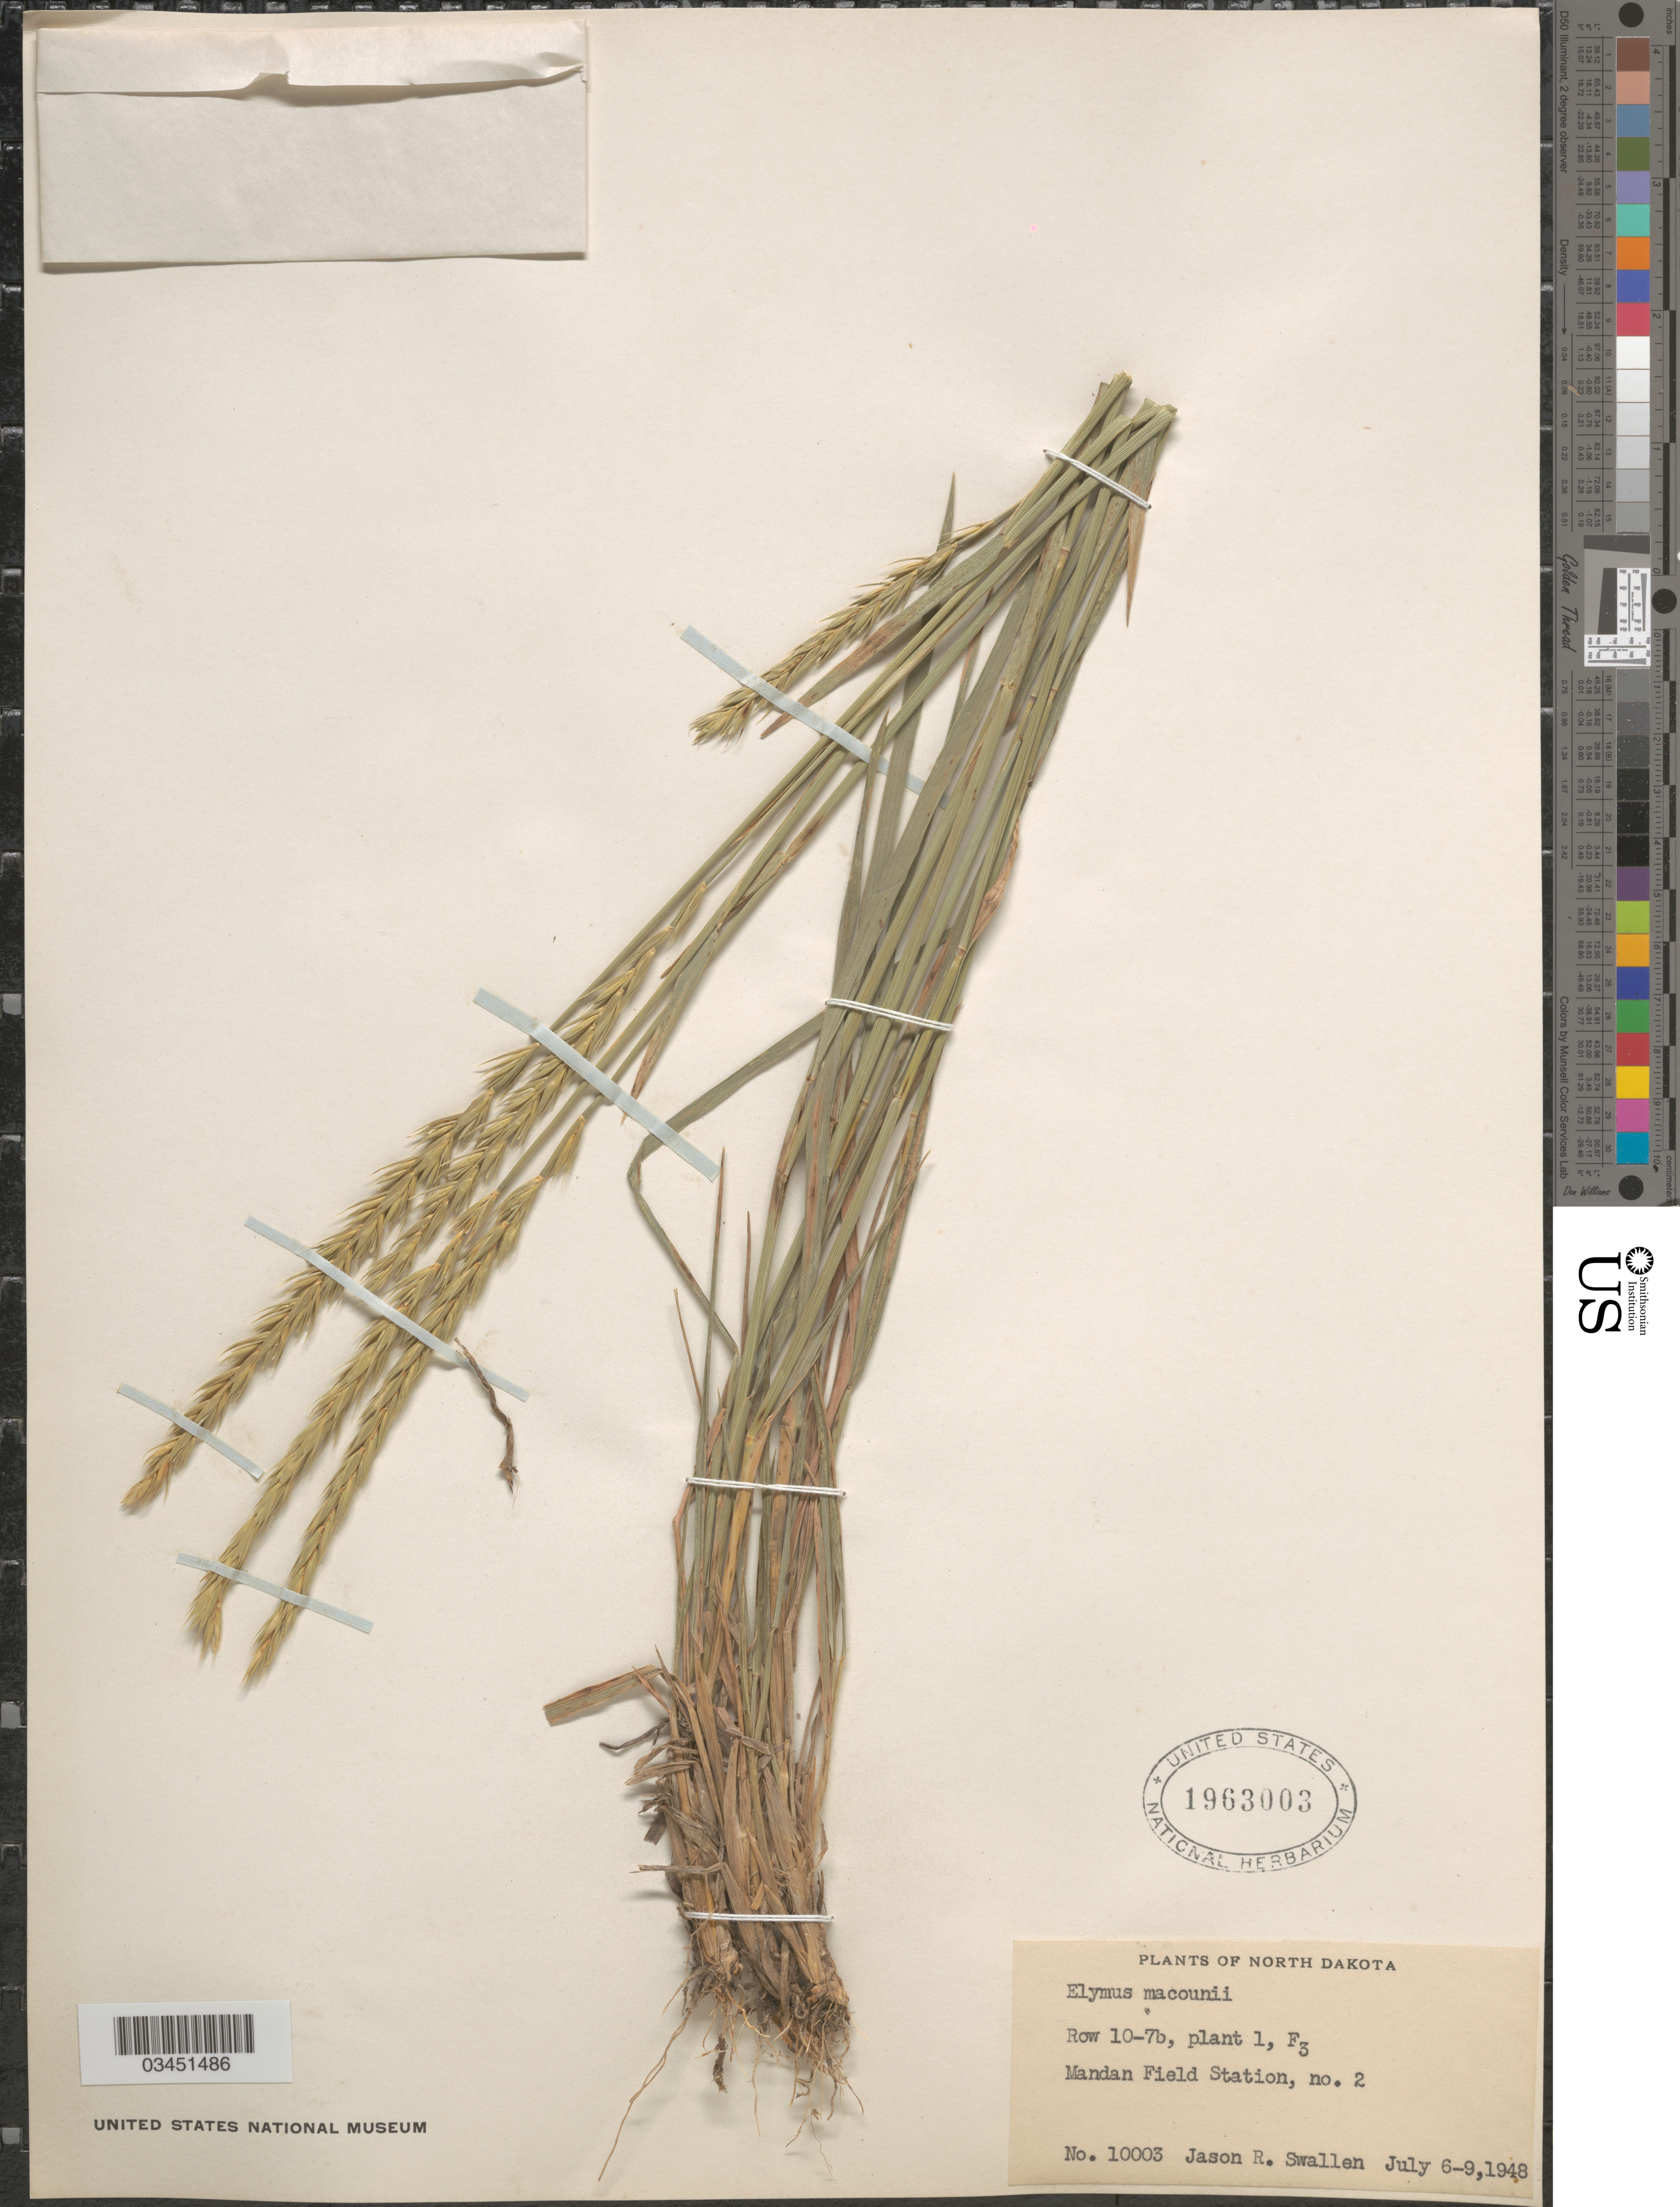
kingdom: Plantae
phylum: Tracheophyta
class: Liliopsida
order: Poales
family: Poaceae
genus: Elyhordeum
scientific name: x Elyhordeum macounii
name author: (Vasey) Barkworth & Dewey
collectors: J. R. Swallen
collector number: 10003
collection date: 1948-07-06/1948-07-09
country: United States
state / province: North Dakota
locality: Row 10-7b, plant 1, F3. Mandan Field Station, no. 2.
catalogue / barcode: US 1963003